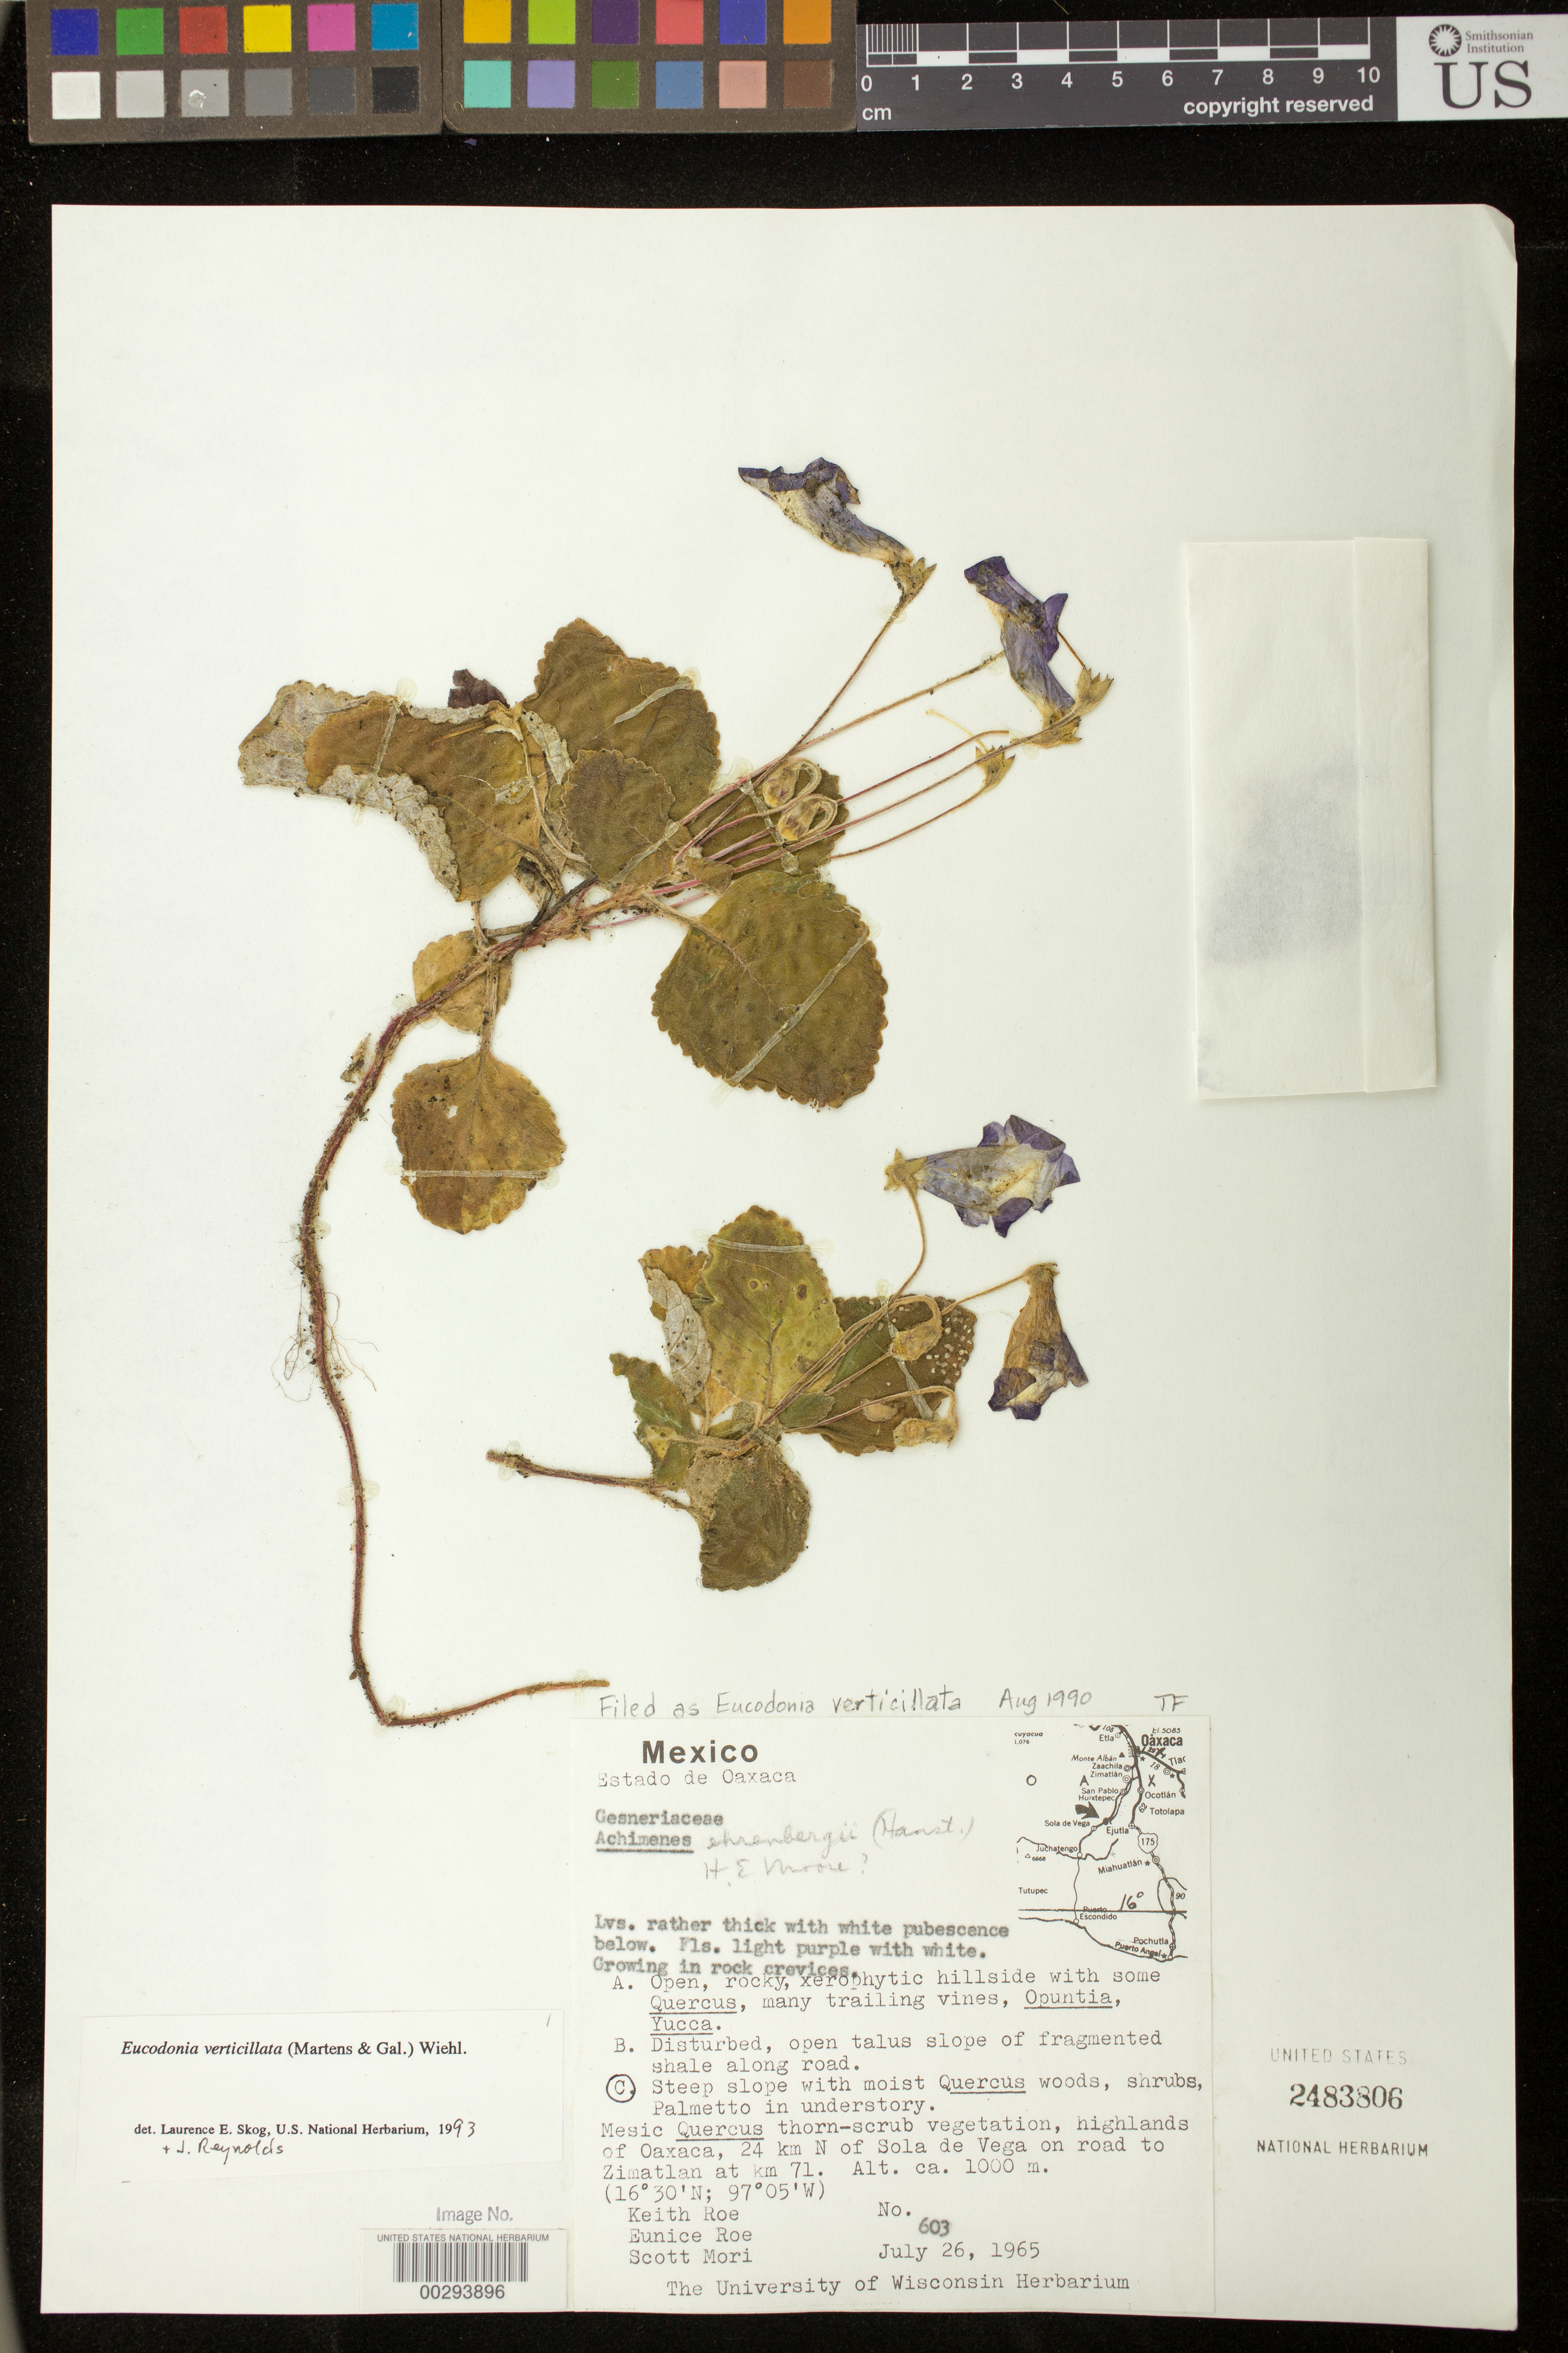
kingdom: Plantae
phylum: Tracheophyta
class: Magnoliopsida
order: Lamiales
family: Gesneriaceae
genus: Eucodonia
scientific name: Eucodonia verticillata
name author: (M. Martens & Galeotti) Wiehler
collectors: K. Roe, E. Roe & S. Mori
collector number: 603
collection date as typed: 26 Jul 1965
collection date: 1965-07-26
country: Mexico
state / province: Oaxaca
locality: Highlands of Oaxaca, 24 km N of Sola de Vega on road to Zimatlan at km 71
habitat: In rock crevices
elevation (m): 1000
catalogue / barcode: US 2483806